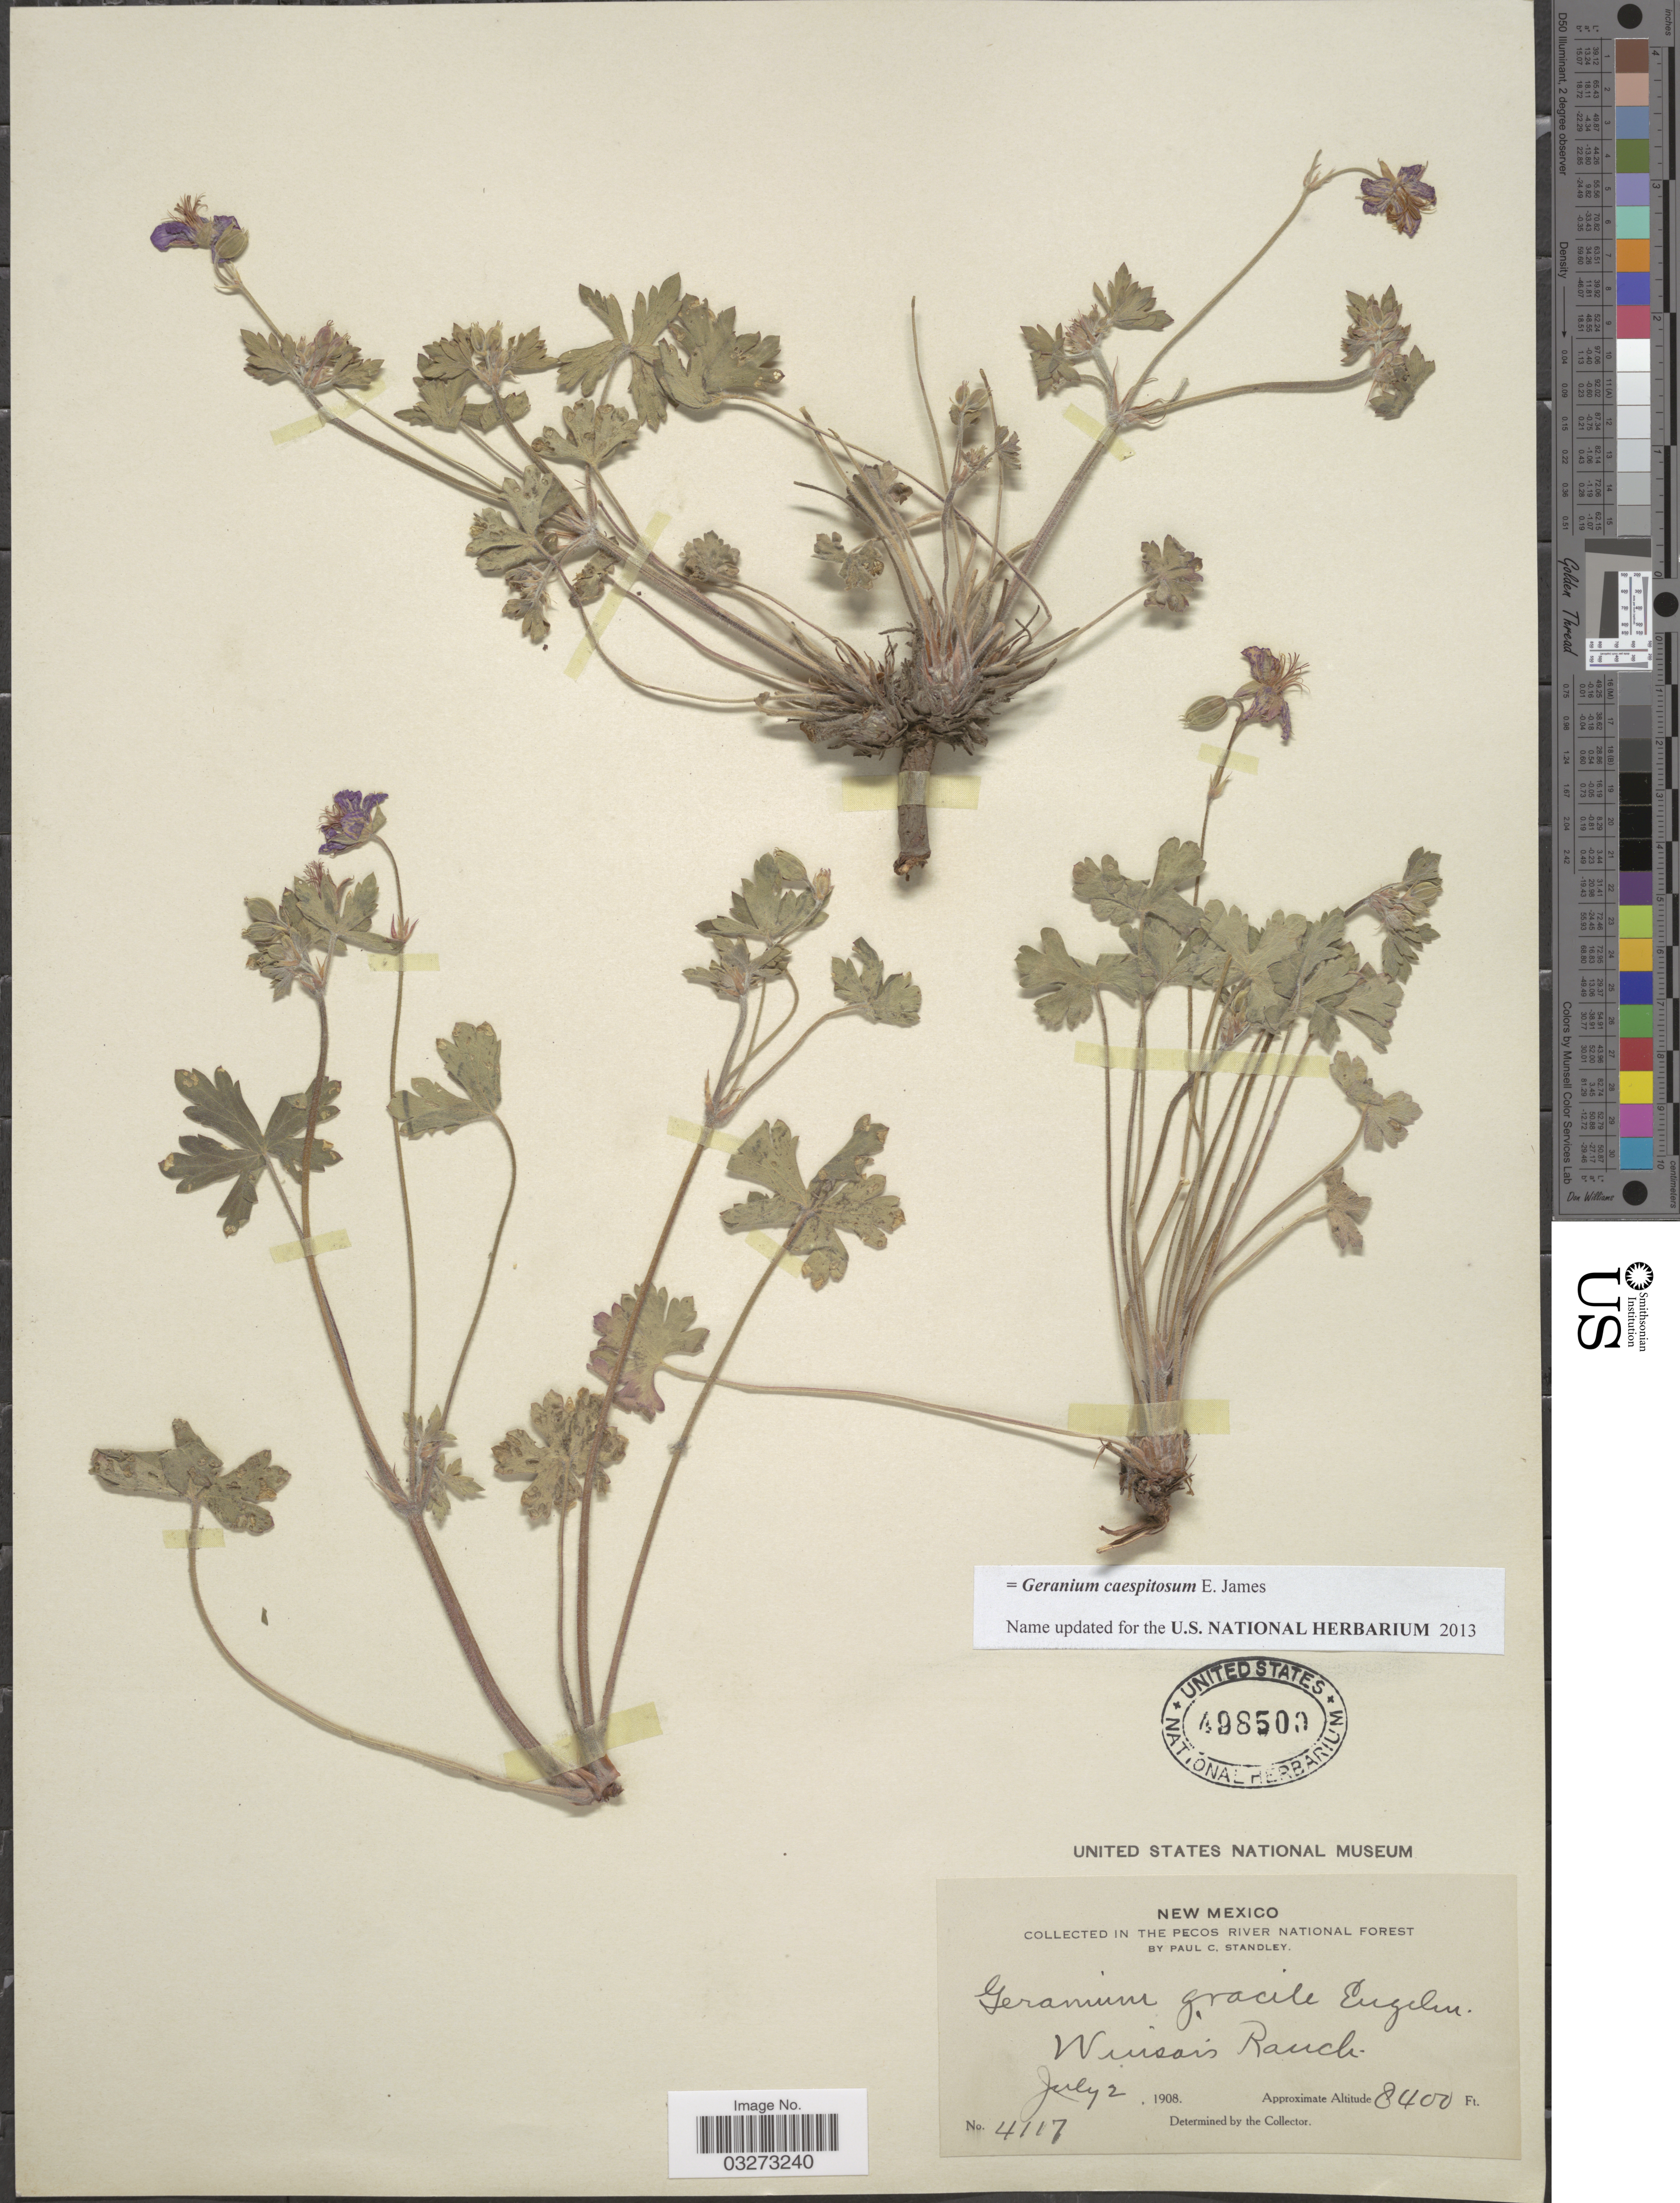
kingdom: Plantae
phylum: Tracheophyta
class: Magnoliopsida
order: Geraniales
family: Geraniaceae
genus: Geranium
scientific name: Geranium caespitosum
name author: E. James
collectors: P. C. Standley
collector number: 4117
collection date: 1908-07-02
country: United States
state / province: New Mexico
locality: In The Pecos River National Forest. Winsor's Ranch.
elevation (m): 2560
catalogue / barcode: US 498500